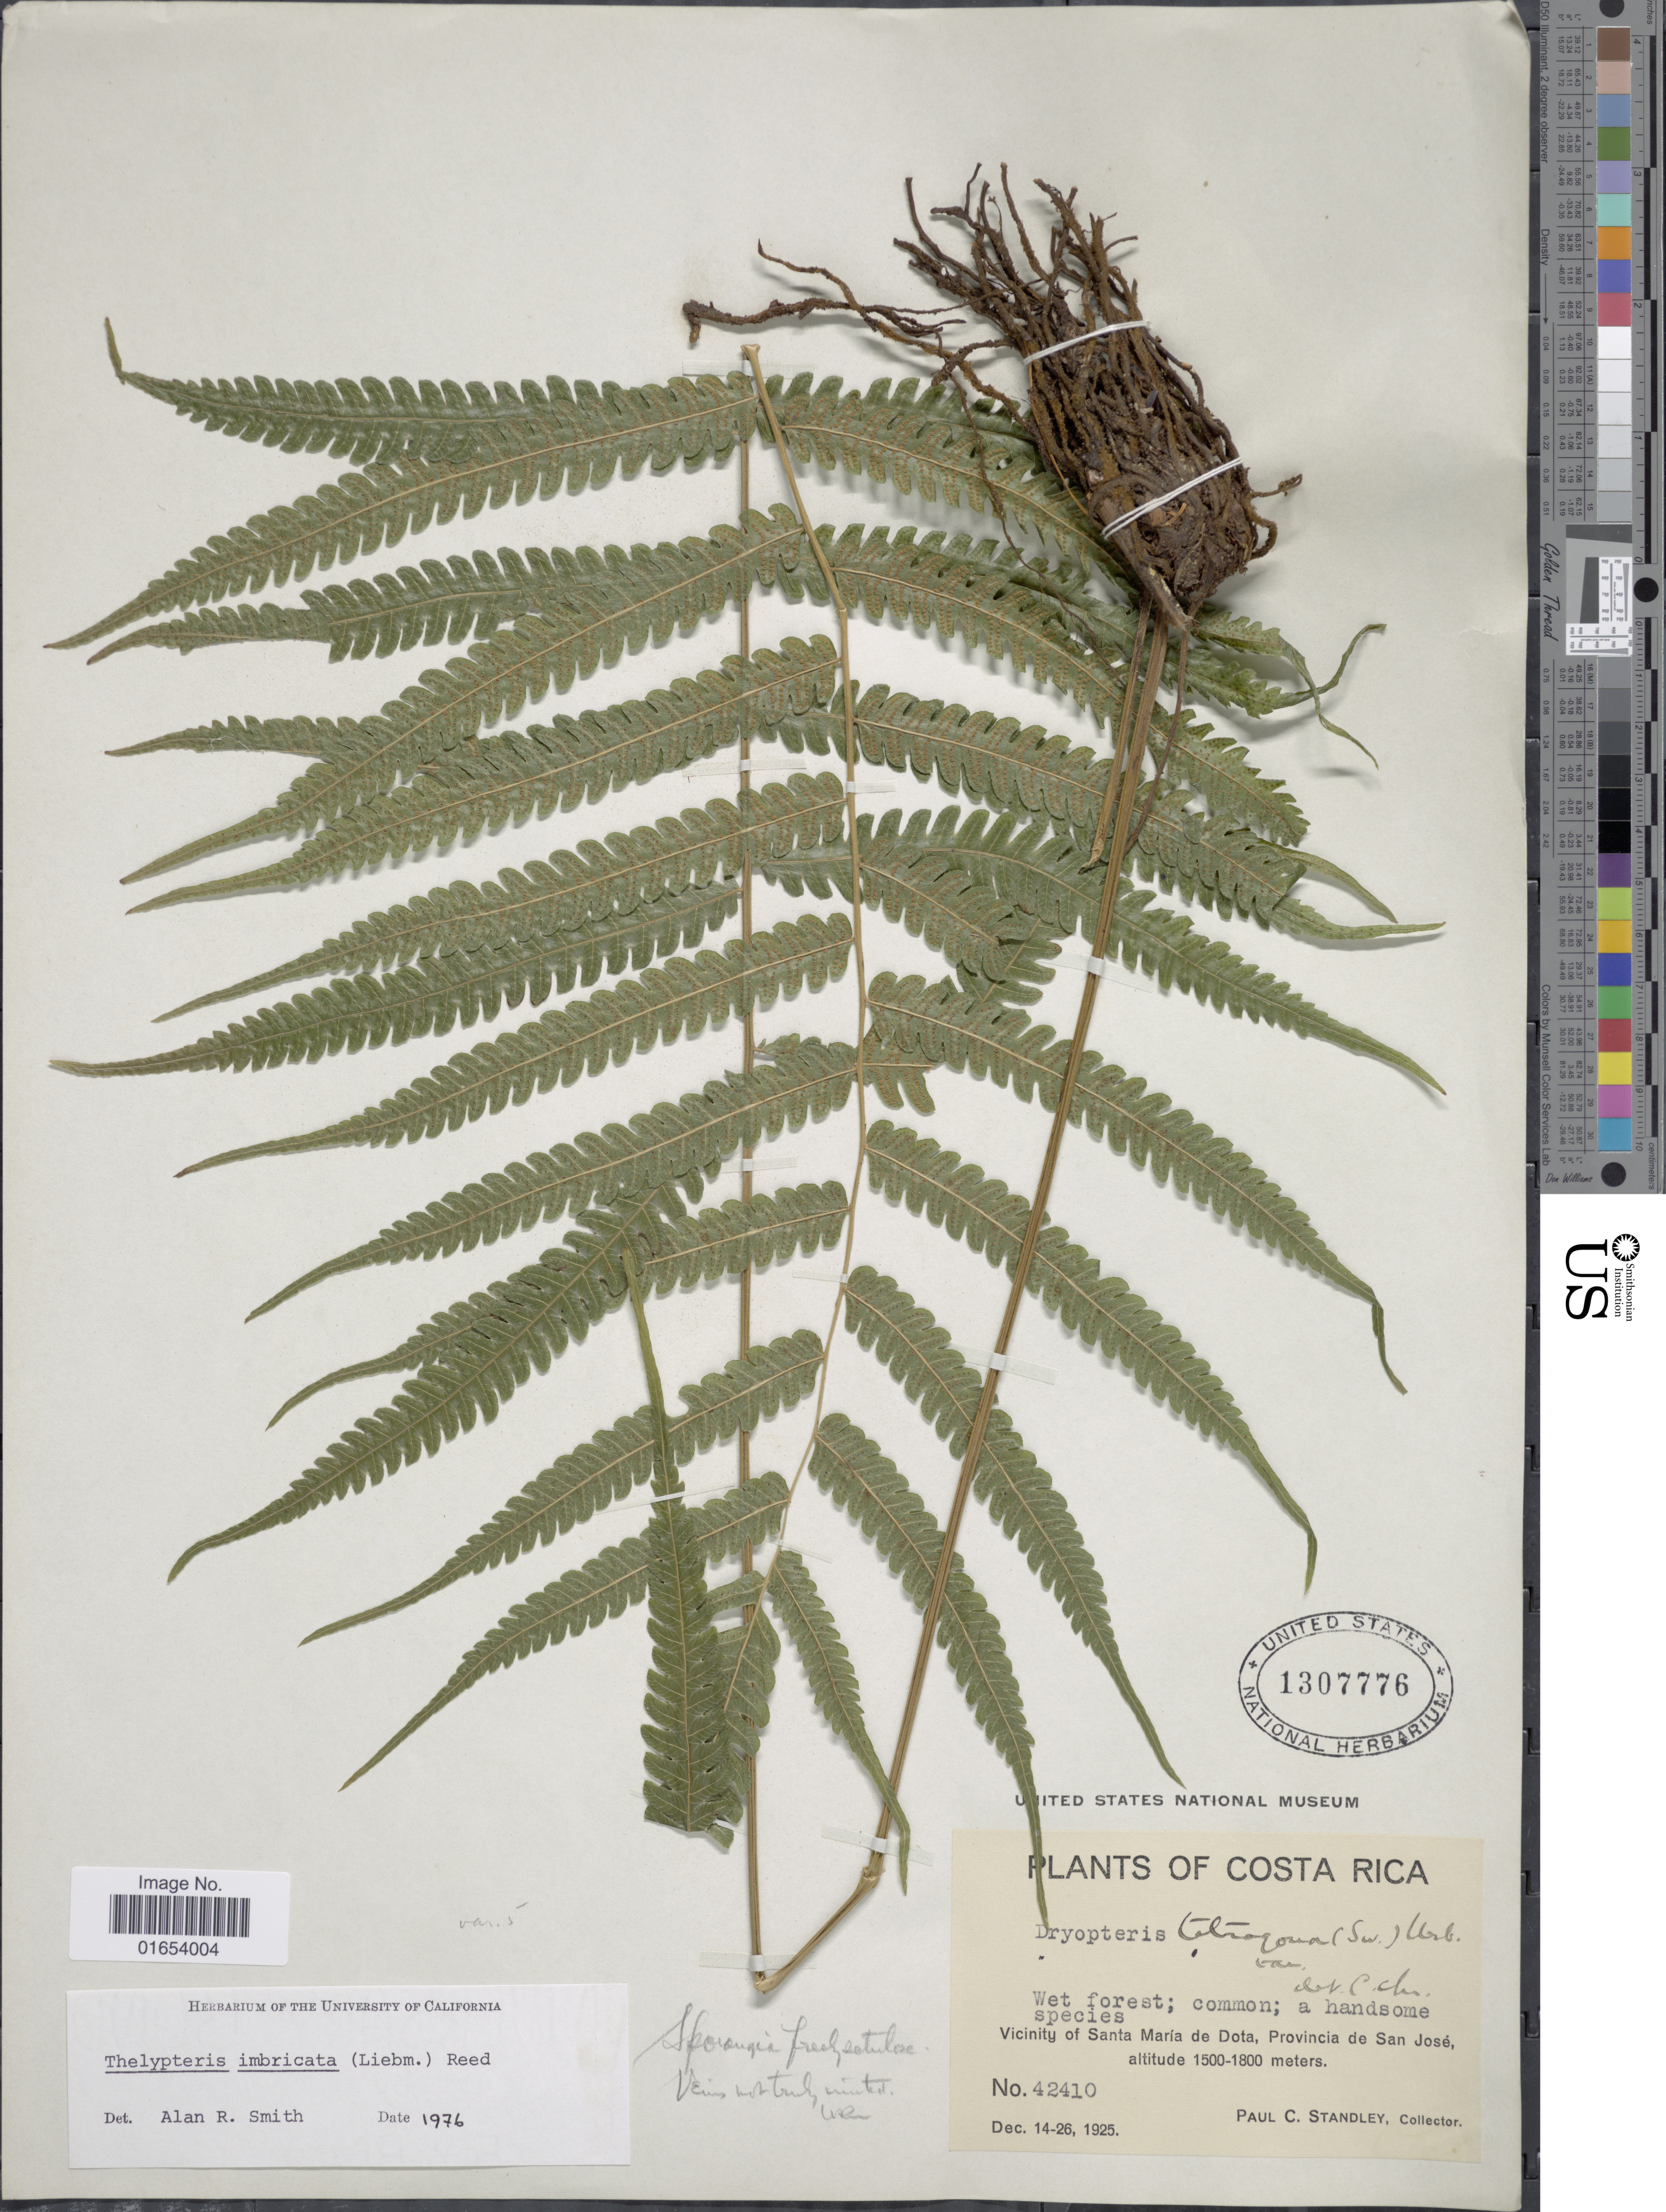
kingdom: Plantae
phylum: Tracheophyta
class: Polypodiopsida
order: Polypodiales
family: Thelypteridaceae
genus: Goniopteris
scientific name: Goniopteris imbricata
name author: (Liebm.) Á. Löve & D. Löve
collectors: P. C. Standley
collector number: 42410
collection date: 1925-12-14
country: Costa Rica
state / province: San José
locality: Vicinity of Santa Maria de Dota, Provincia de San Jose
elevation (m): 1500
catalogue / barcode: US 1307776